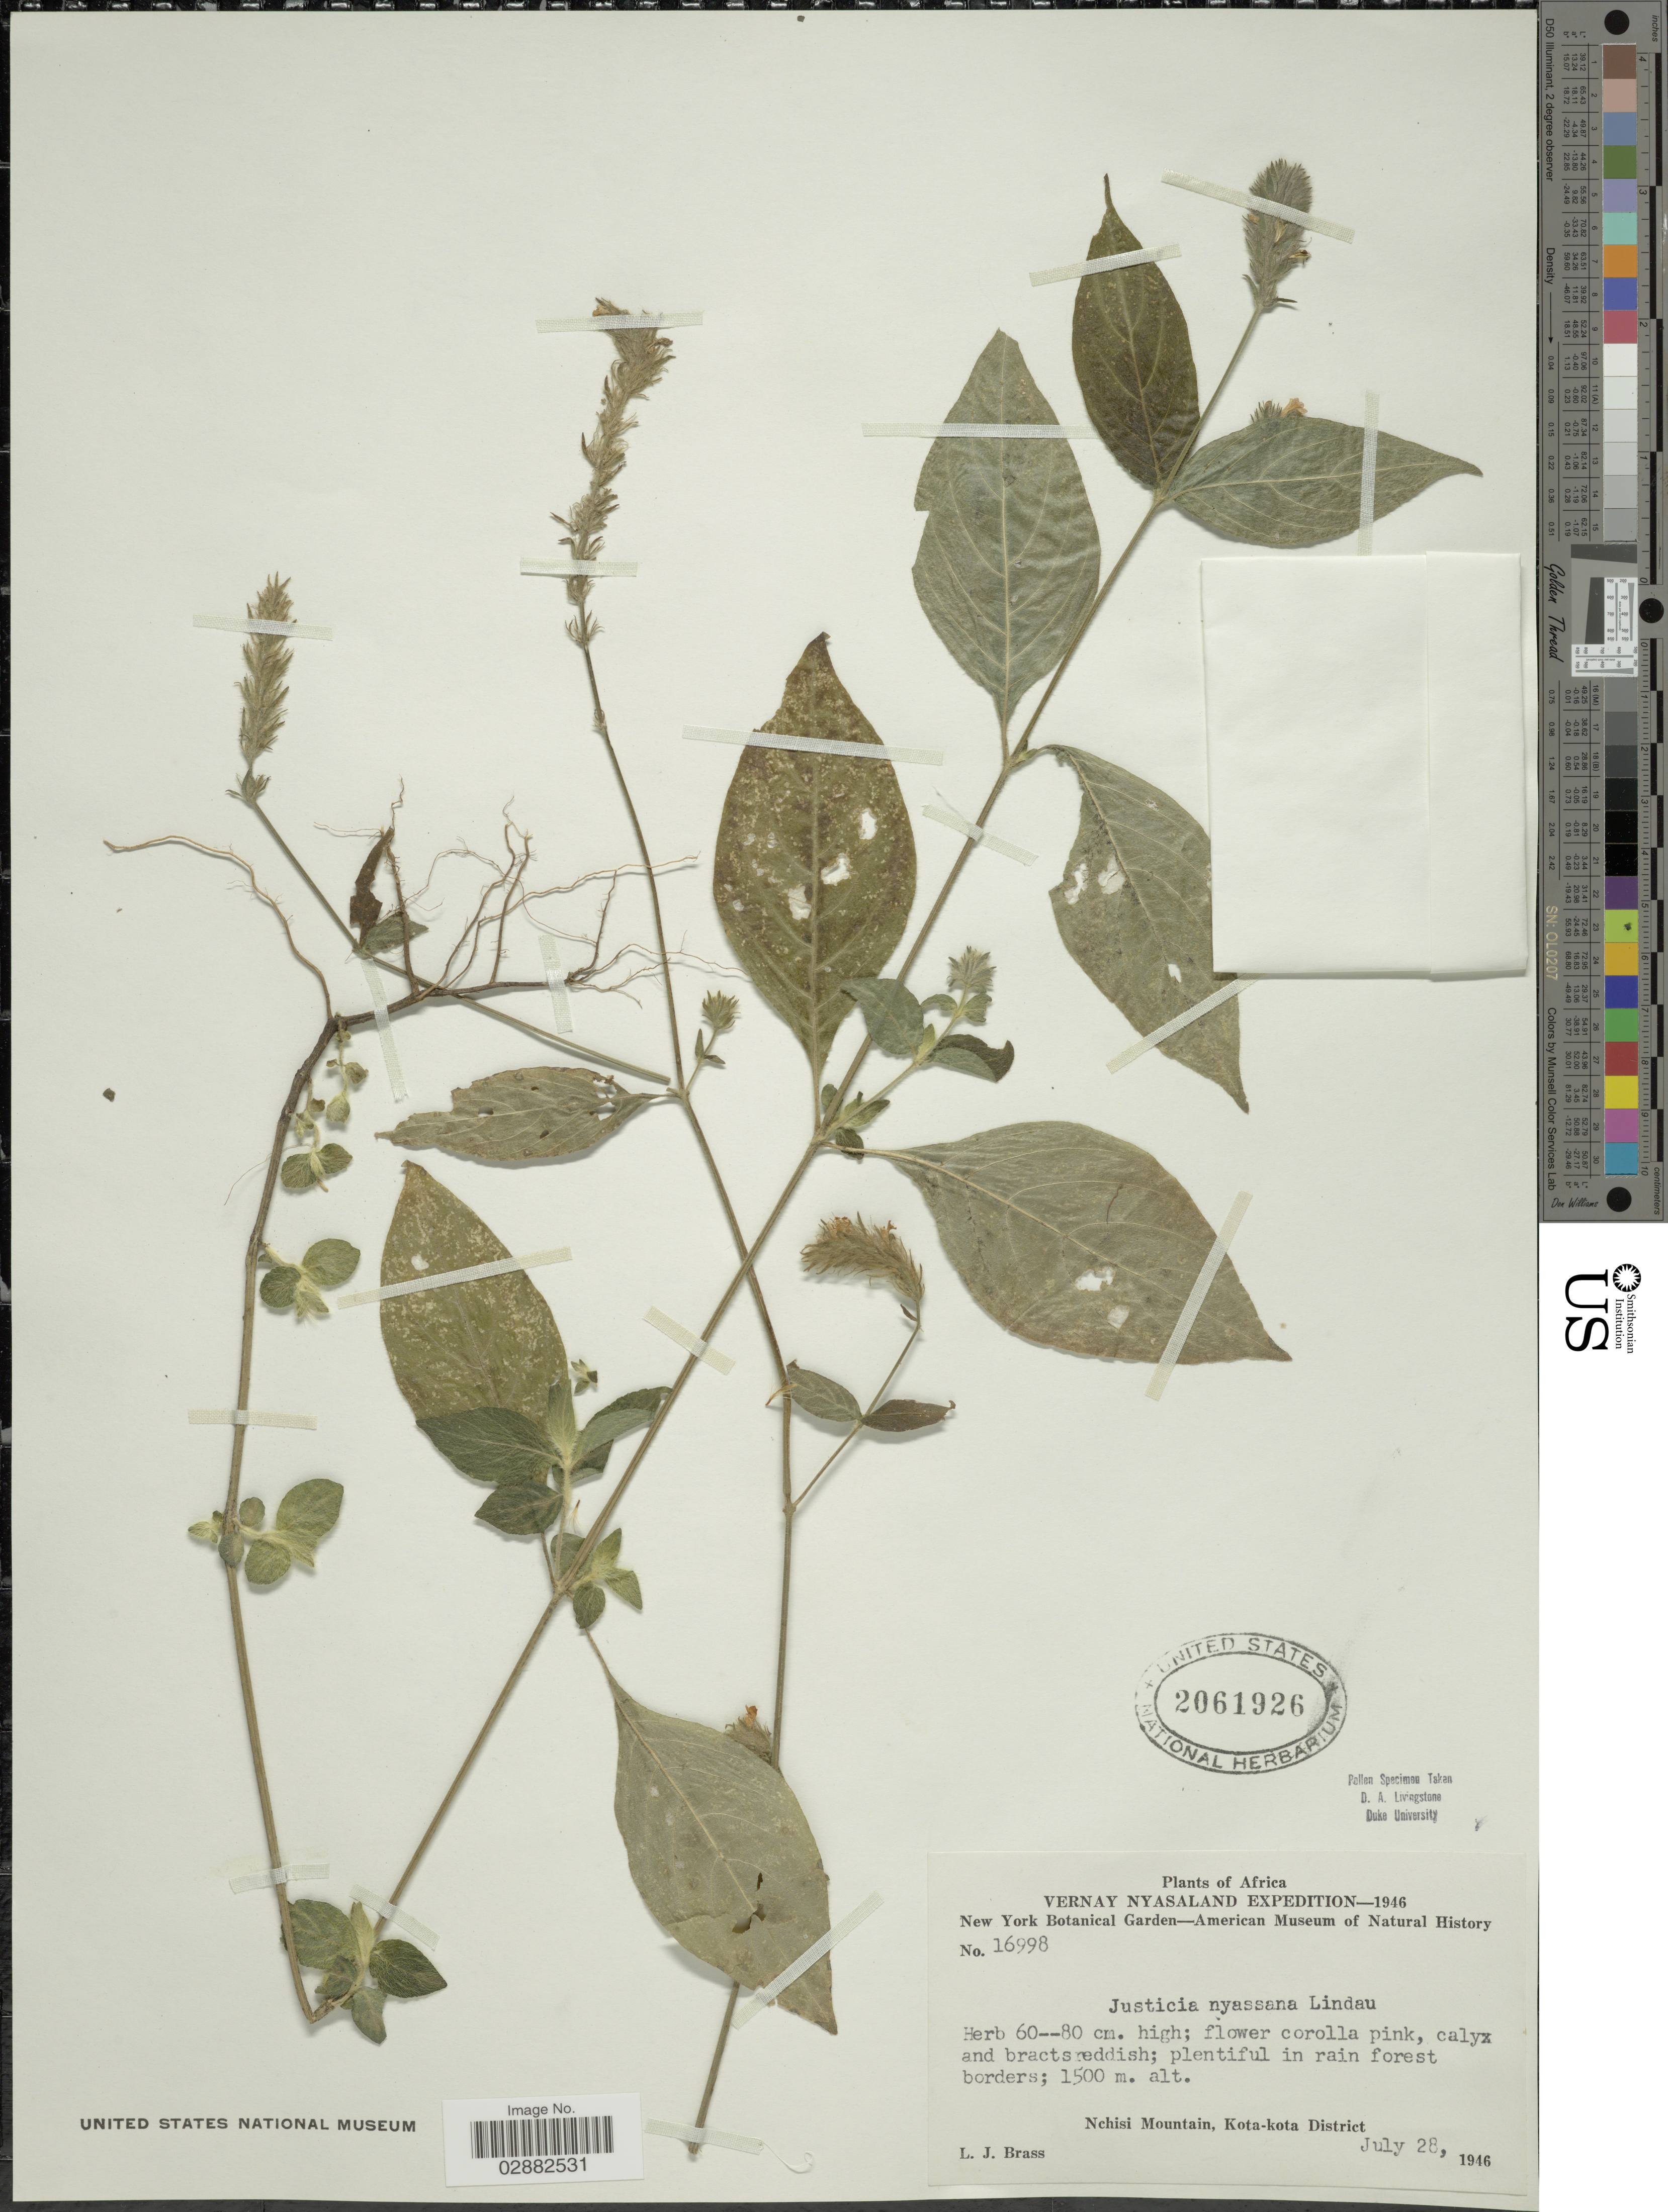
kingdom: Plantae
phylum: Tracheophyta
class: Magnoliopsida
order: Lamiales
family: Acanthaceae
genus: Justicia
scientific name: Justicia nyassae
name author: Lindau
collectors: L. J. Brass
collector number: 16998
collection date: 1946-07-28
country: Malawi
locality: Vernay Nyasaland, Nchisi Mountain, Kota-kota District.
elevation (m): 1500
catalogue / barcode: US 2061926